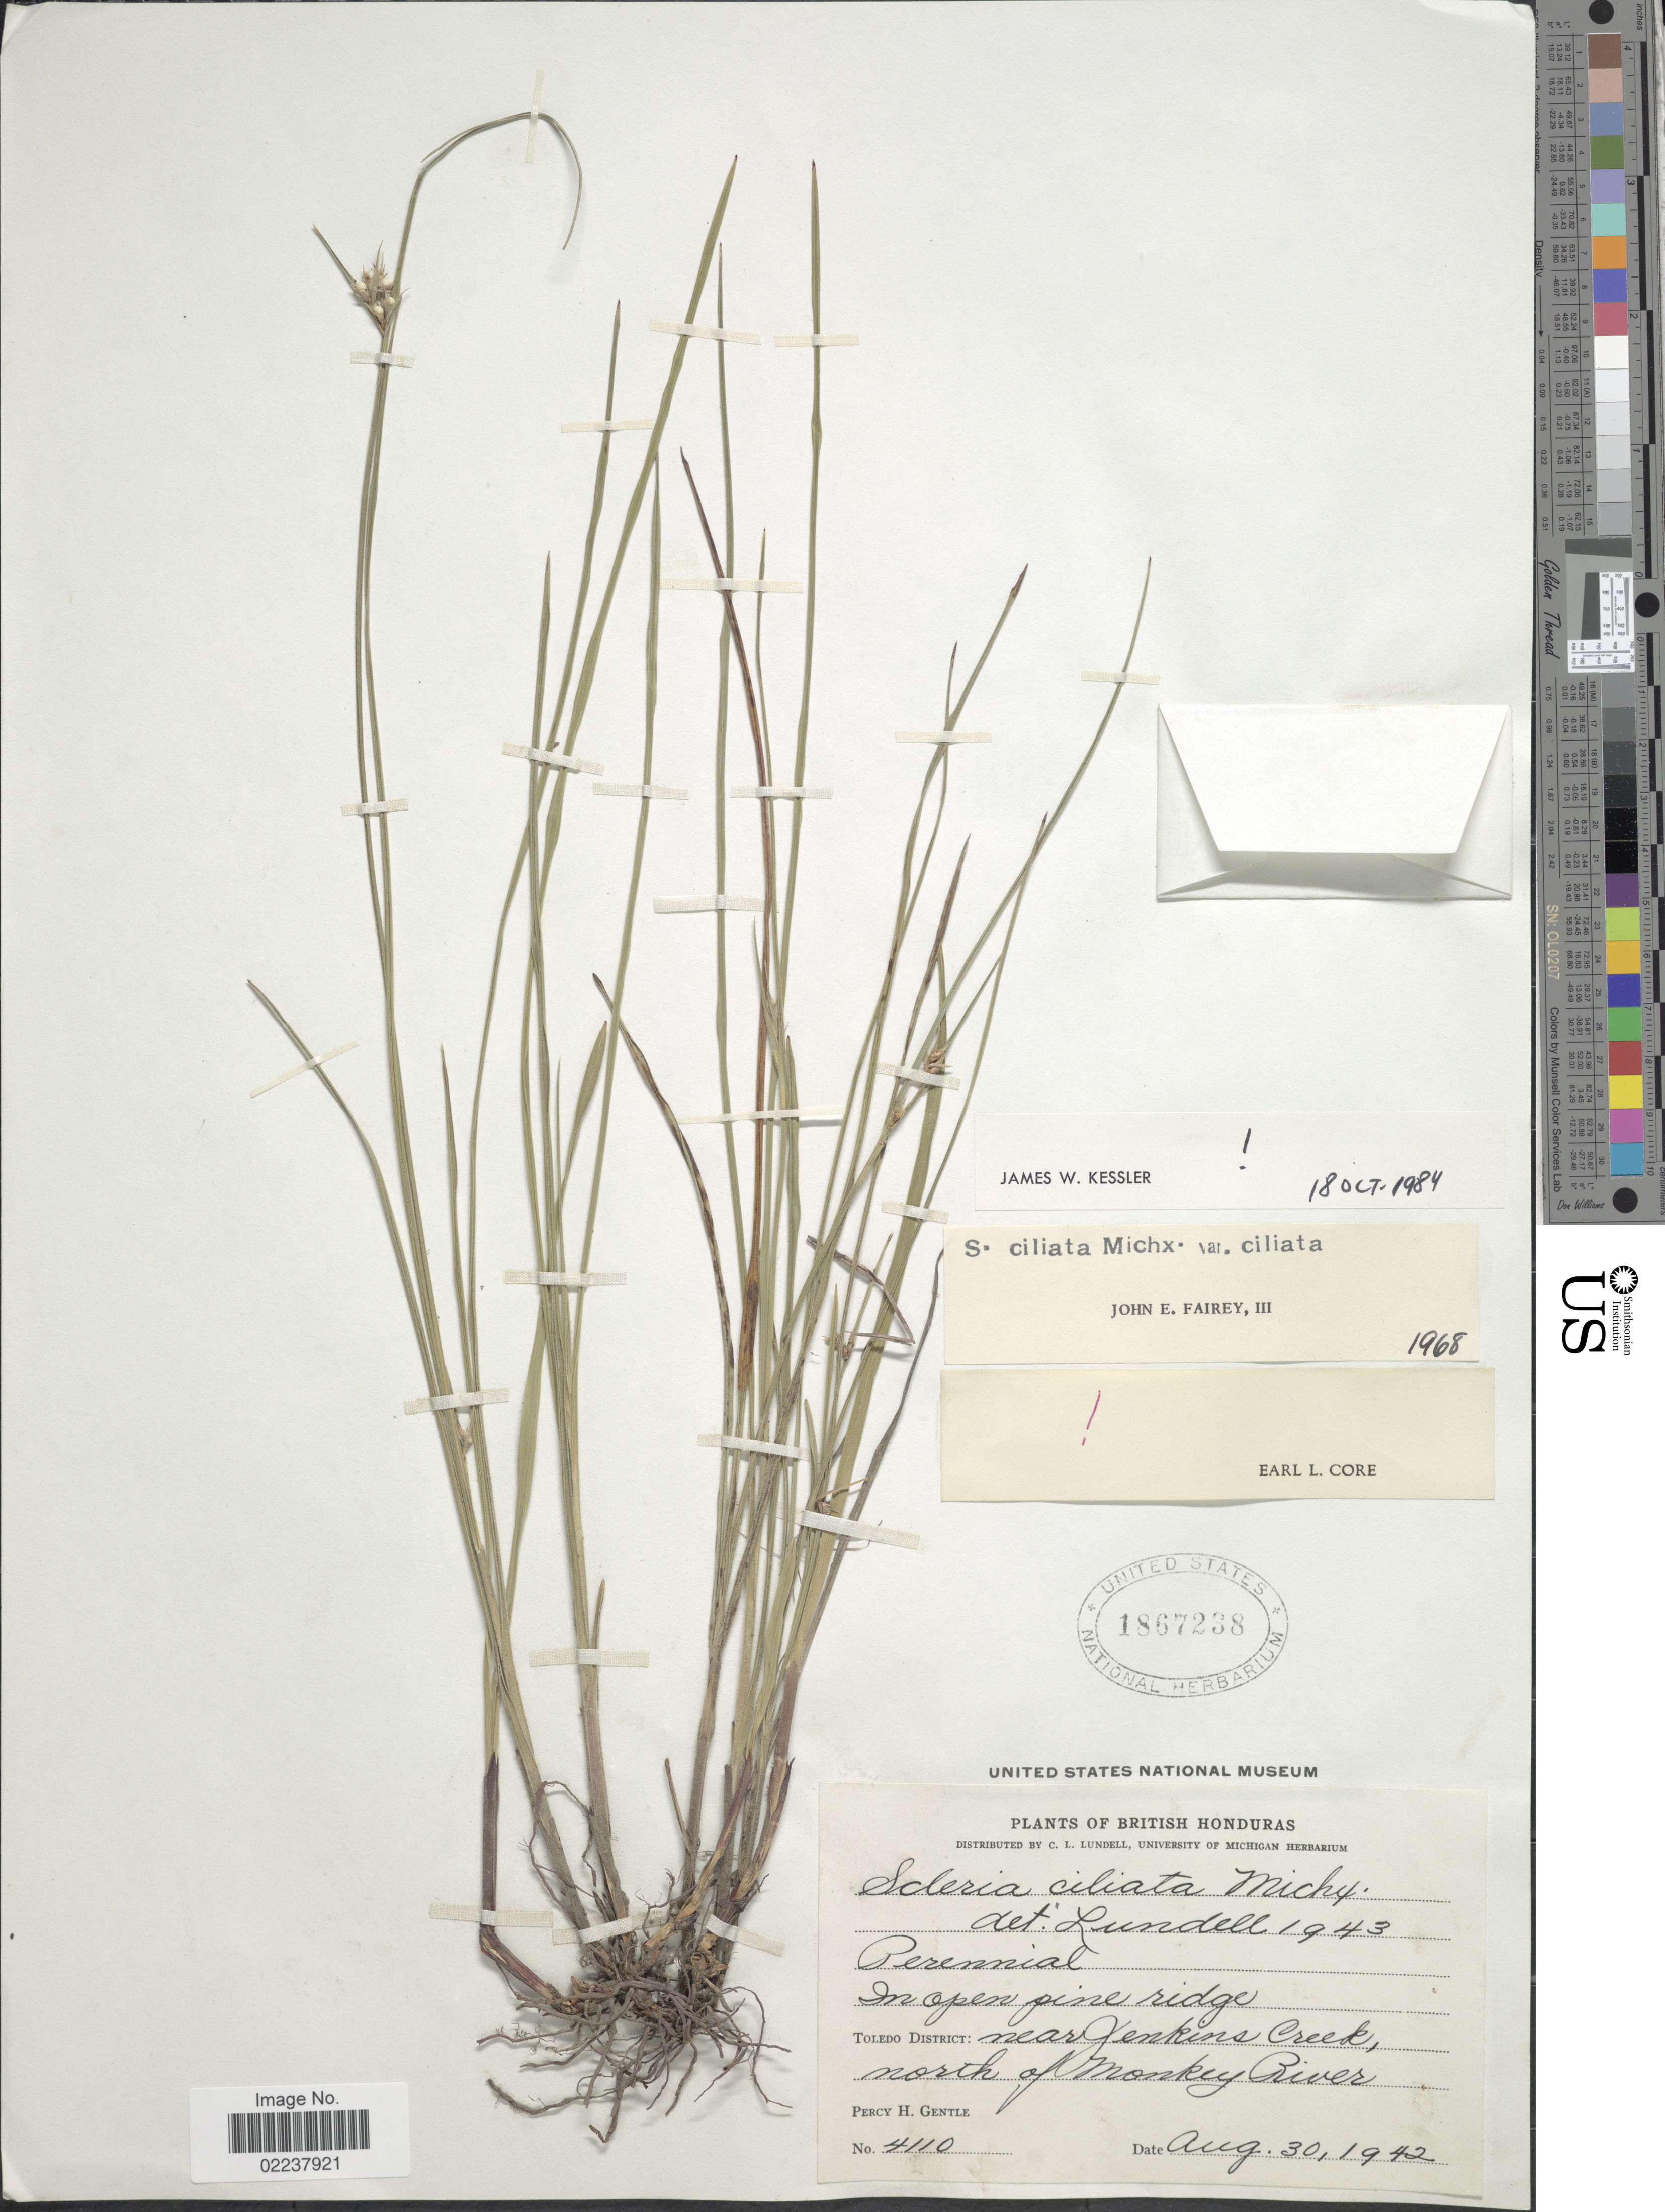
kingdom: Plantae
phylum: Tracheophyta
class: Liliopsida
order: Poales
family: Cyperaceae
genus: Scleria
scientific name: Scleria ciliata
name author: Michx.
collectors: P. H. Gentle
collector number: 4110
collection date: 1942-08-30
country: Belize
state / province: Toledo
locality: British Honduras, Toledo District: Near Jenkins Creek, north of Monkey River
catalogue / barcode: US 1867238